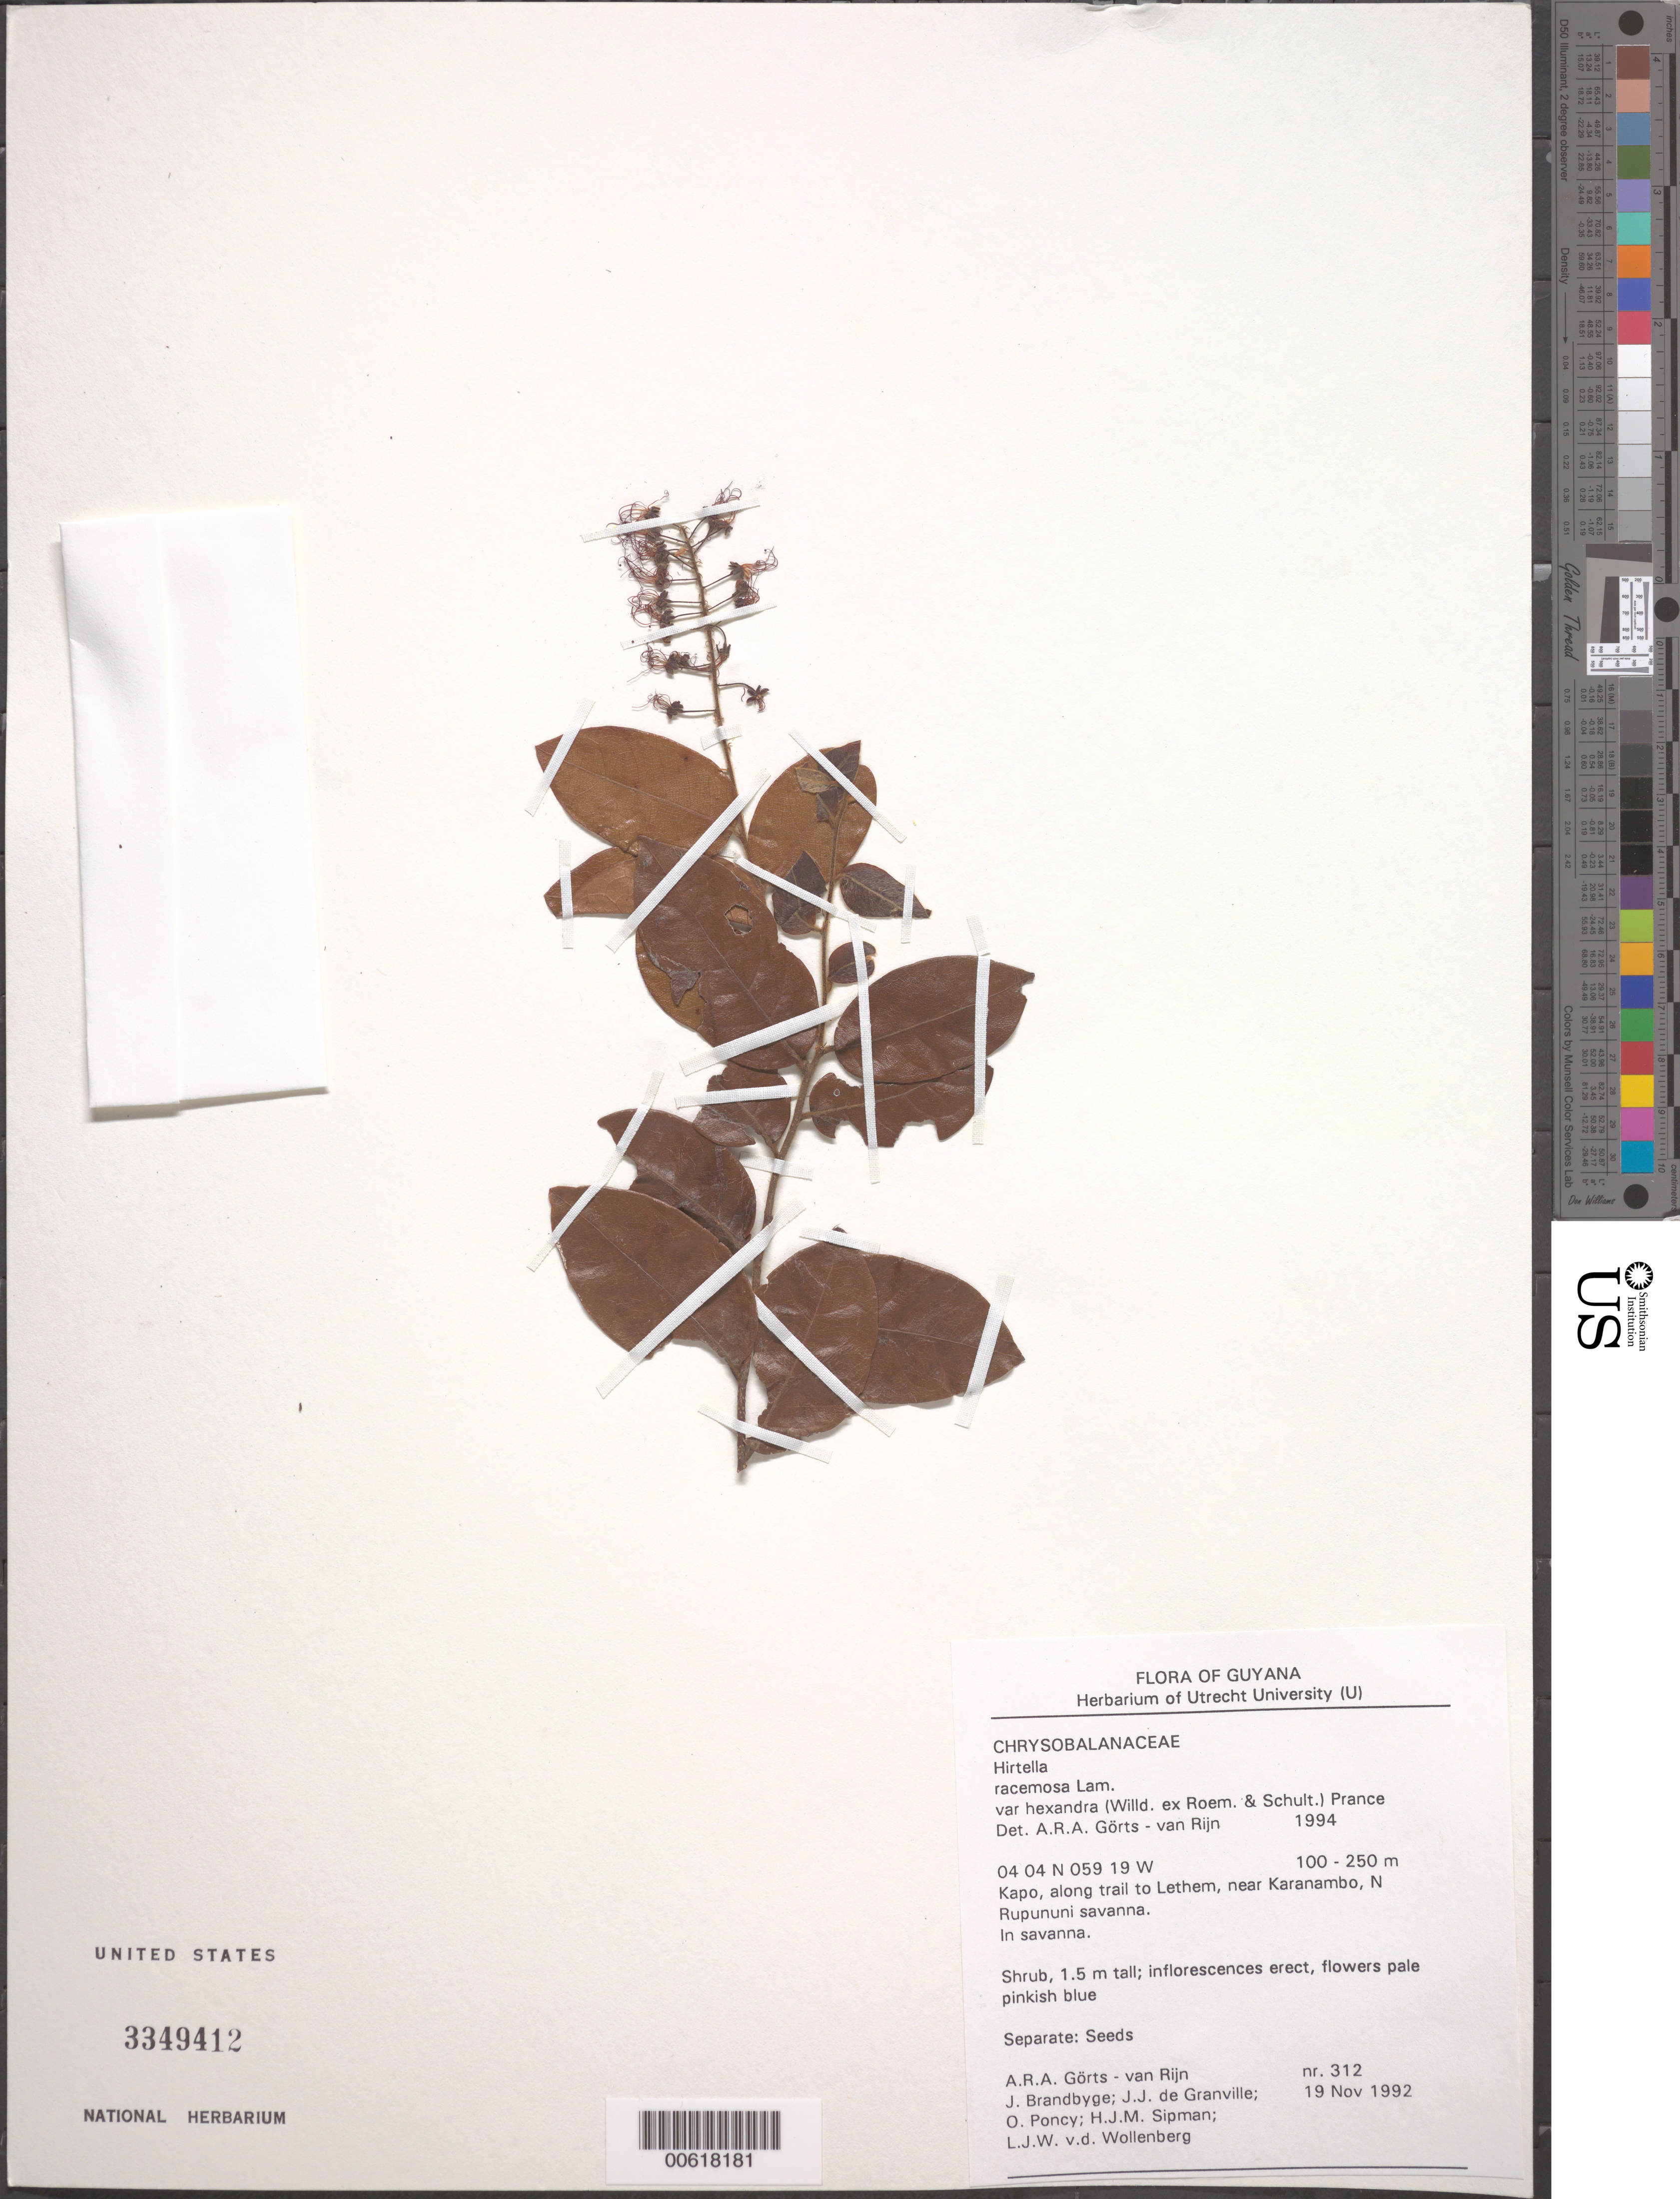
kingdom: Plantae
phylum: Tracheophyta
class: Magnoliopsida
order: Malpighiales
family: Chrysobalanaceae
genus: Hirtella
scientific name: Hirtella racemosa var. hexandra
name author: (Willd. ex Roem. & Schult.) Prance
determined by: Görts-van Rijn, A. R. A.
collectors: A. .R. A. Görts-van Rijn, J. Brandbyge, J.-J. de Granville, O. Poncy, H. J. M. Sipman & L. van der Wollenberg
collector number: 312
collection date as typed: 19-Nov-92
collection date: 1992-11-19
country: Guyana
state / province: U. Takutu-U. Essequibo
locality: Kapo, along trail to Lethem, near Karanambo, N. Rupununi Savanna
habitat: Savanna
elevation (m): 100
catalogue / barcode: US 3349412